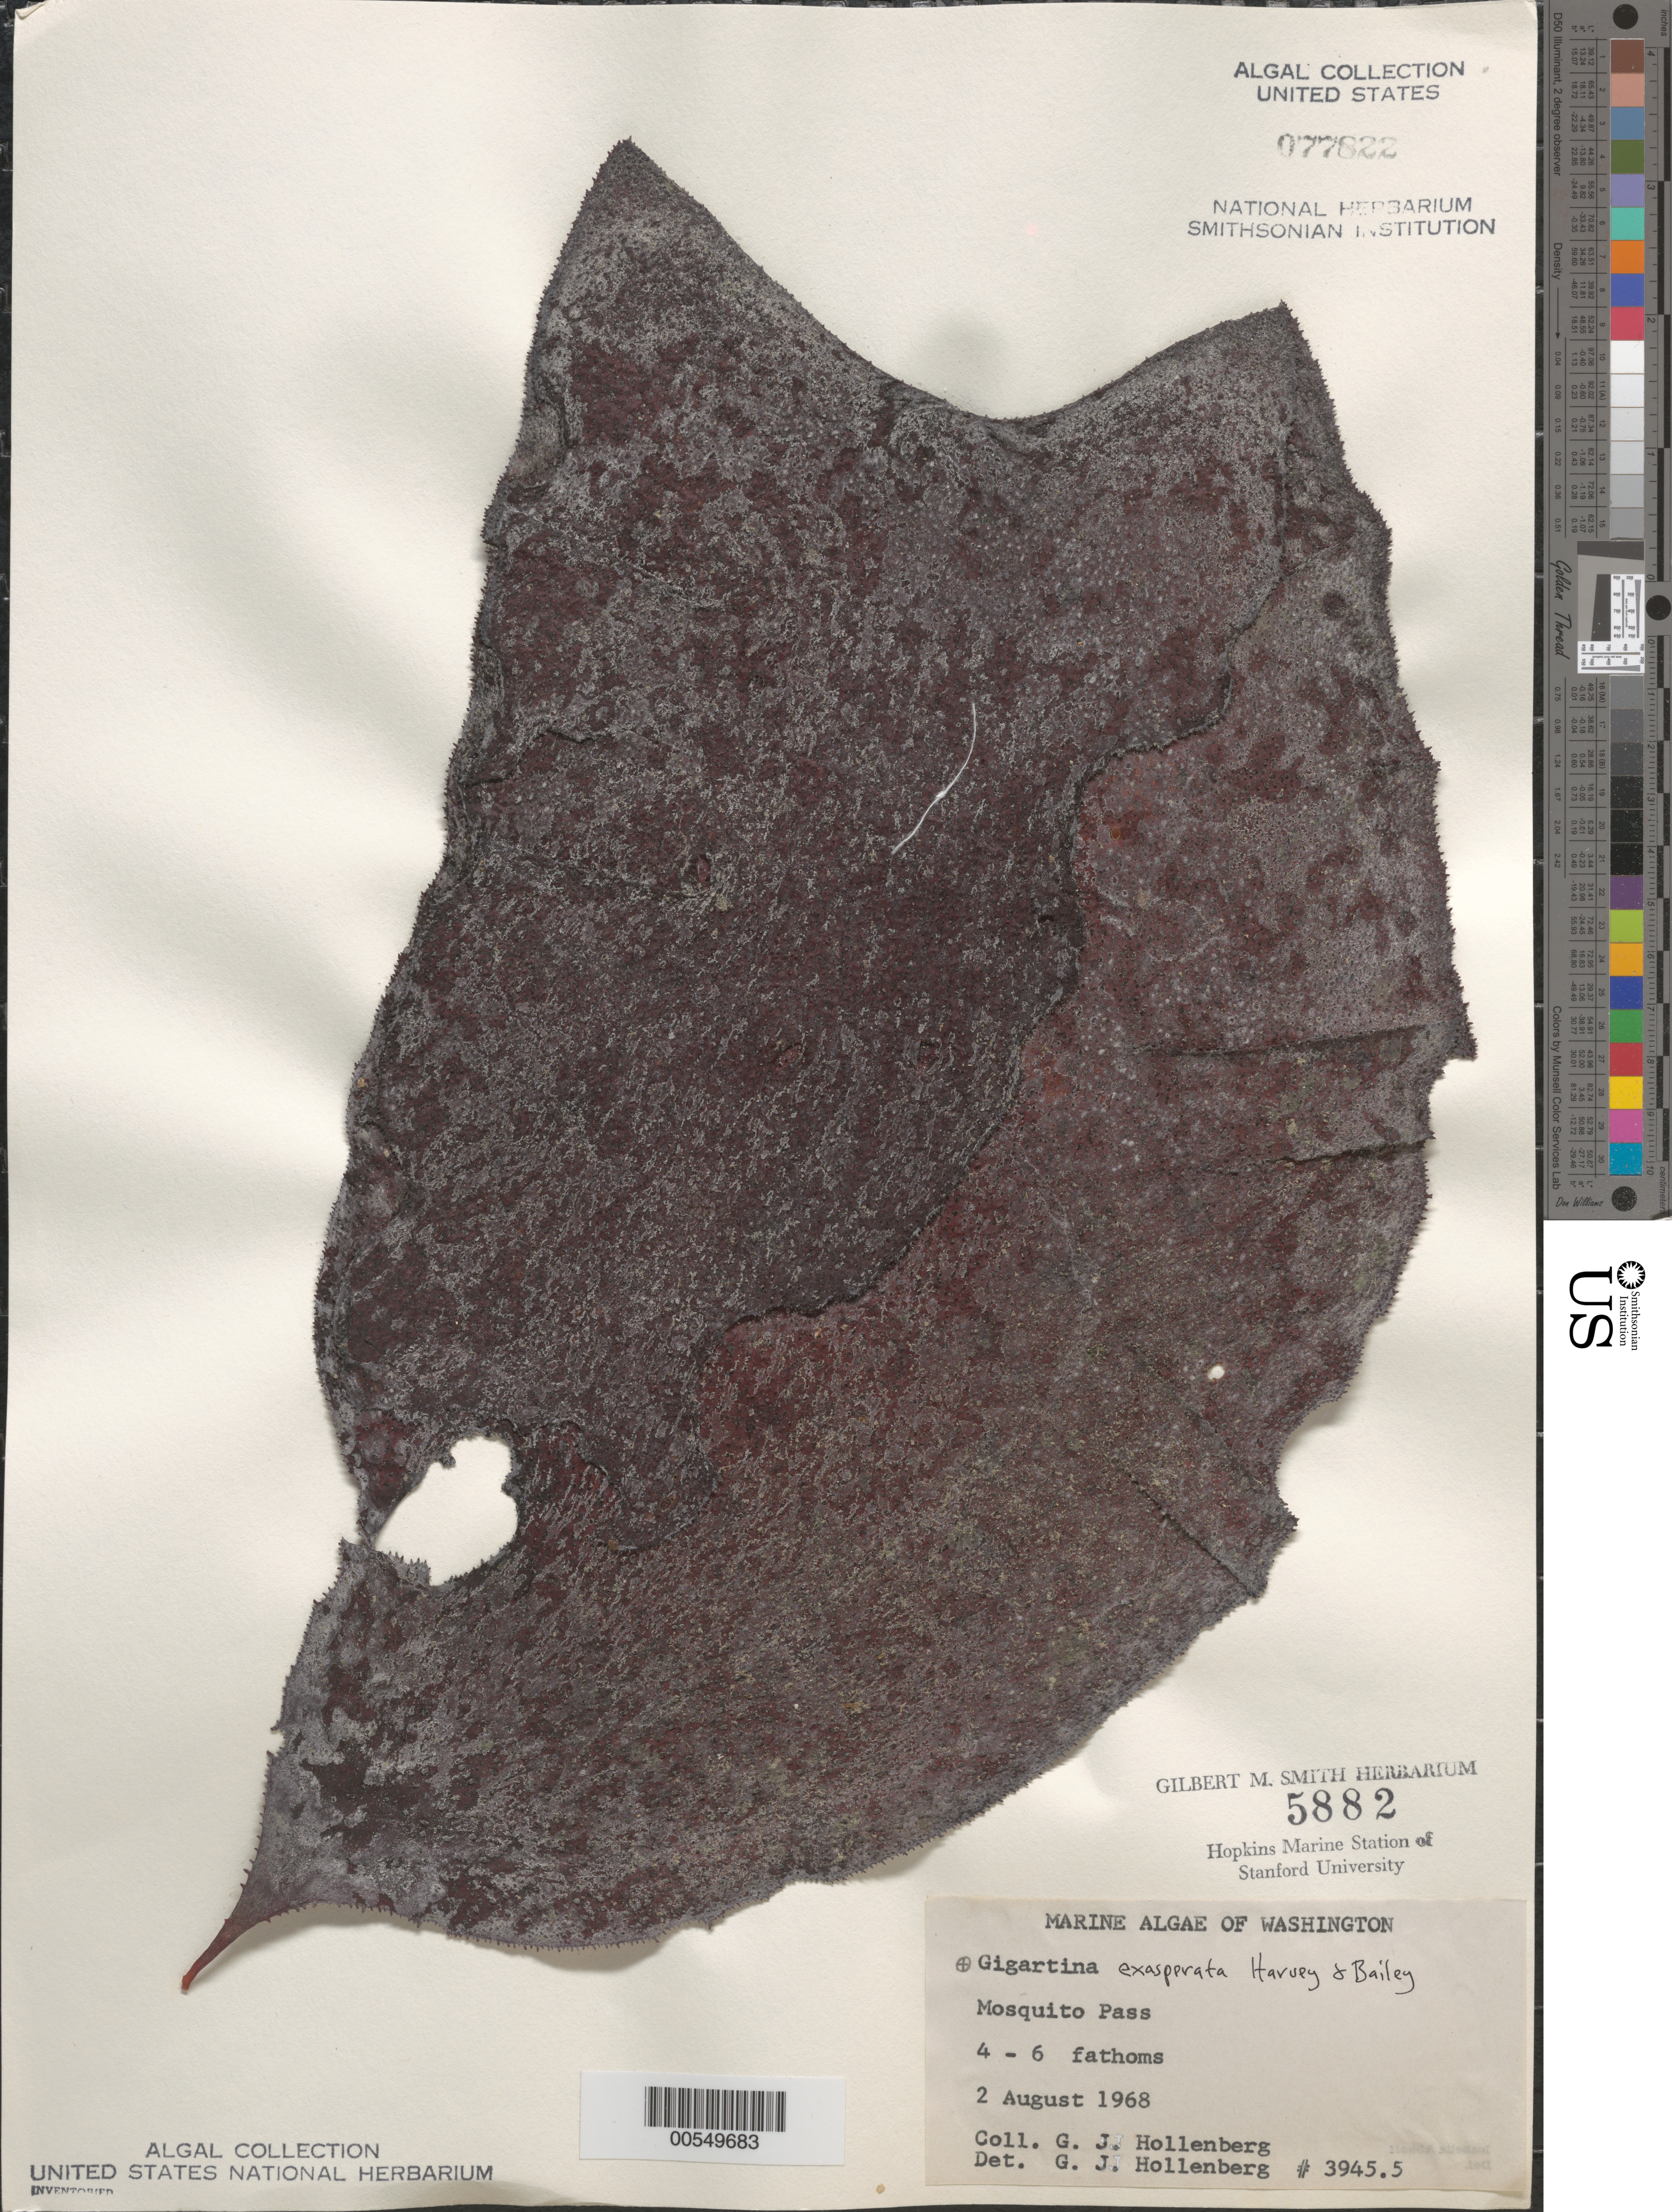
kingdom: Plantae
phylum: Rhodophyta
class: Florideophyceae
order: Gigartinales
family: Gigartinaceae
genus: Chondracanthus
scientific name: Chondracanthus exasperatus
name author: (Harv. & J. Bailey) J.R. Hughey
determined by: Algae name updating Project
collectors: G. Hollenberg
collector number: GJH 3945.5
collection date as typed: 02 Aug 1968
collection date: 1968-08-02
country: United States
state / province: Washington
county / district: San Juan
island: San Juan Islands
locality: Mosquito Pass, north of San Juan Island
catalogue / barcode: US 77822